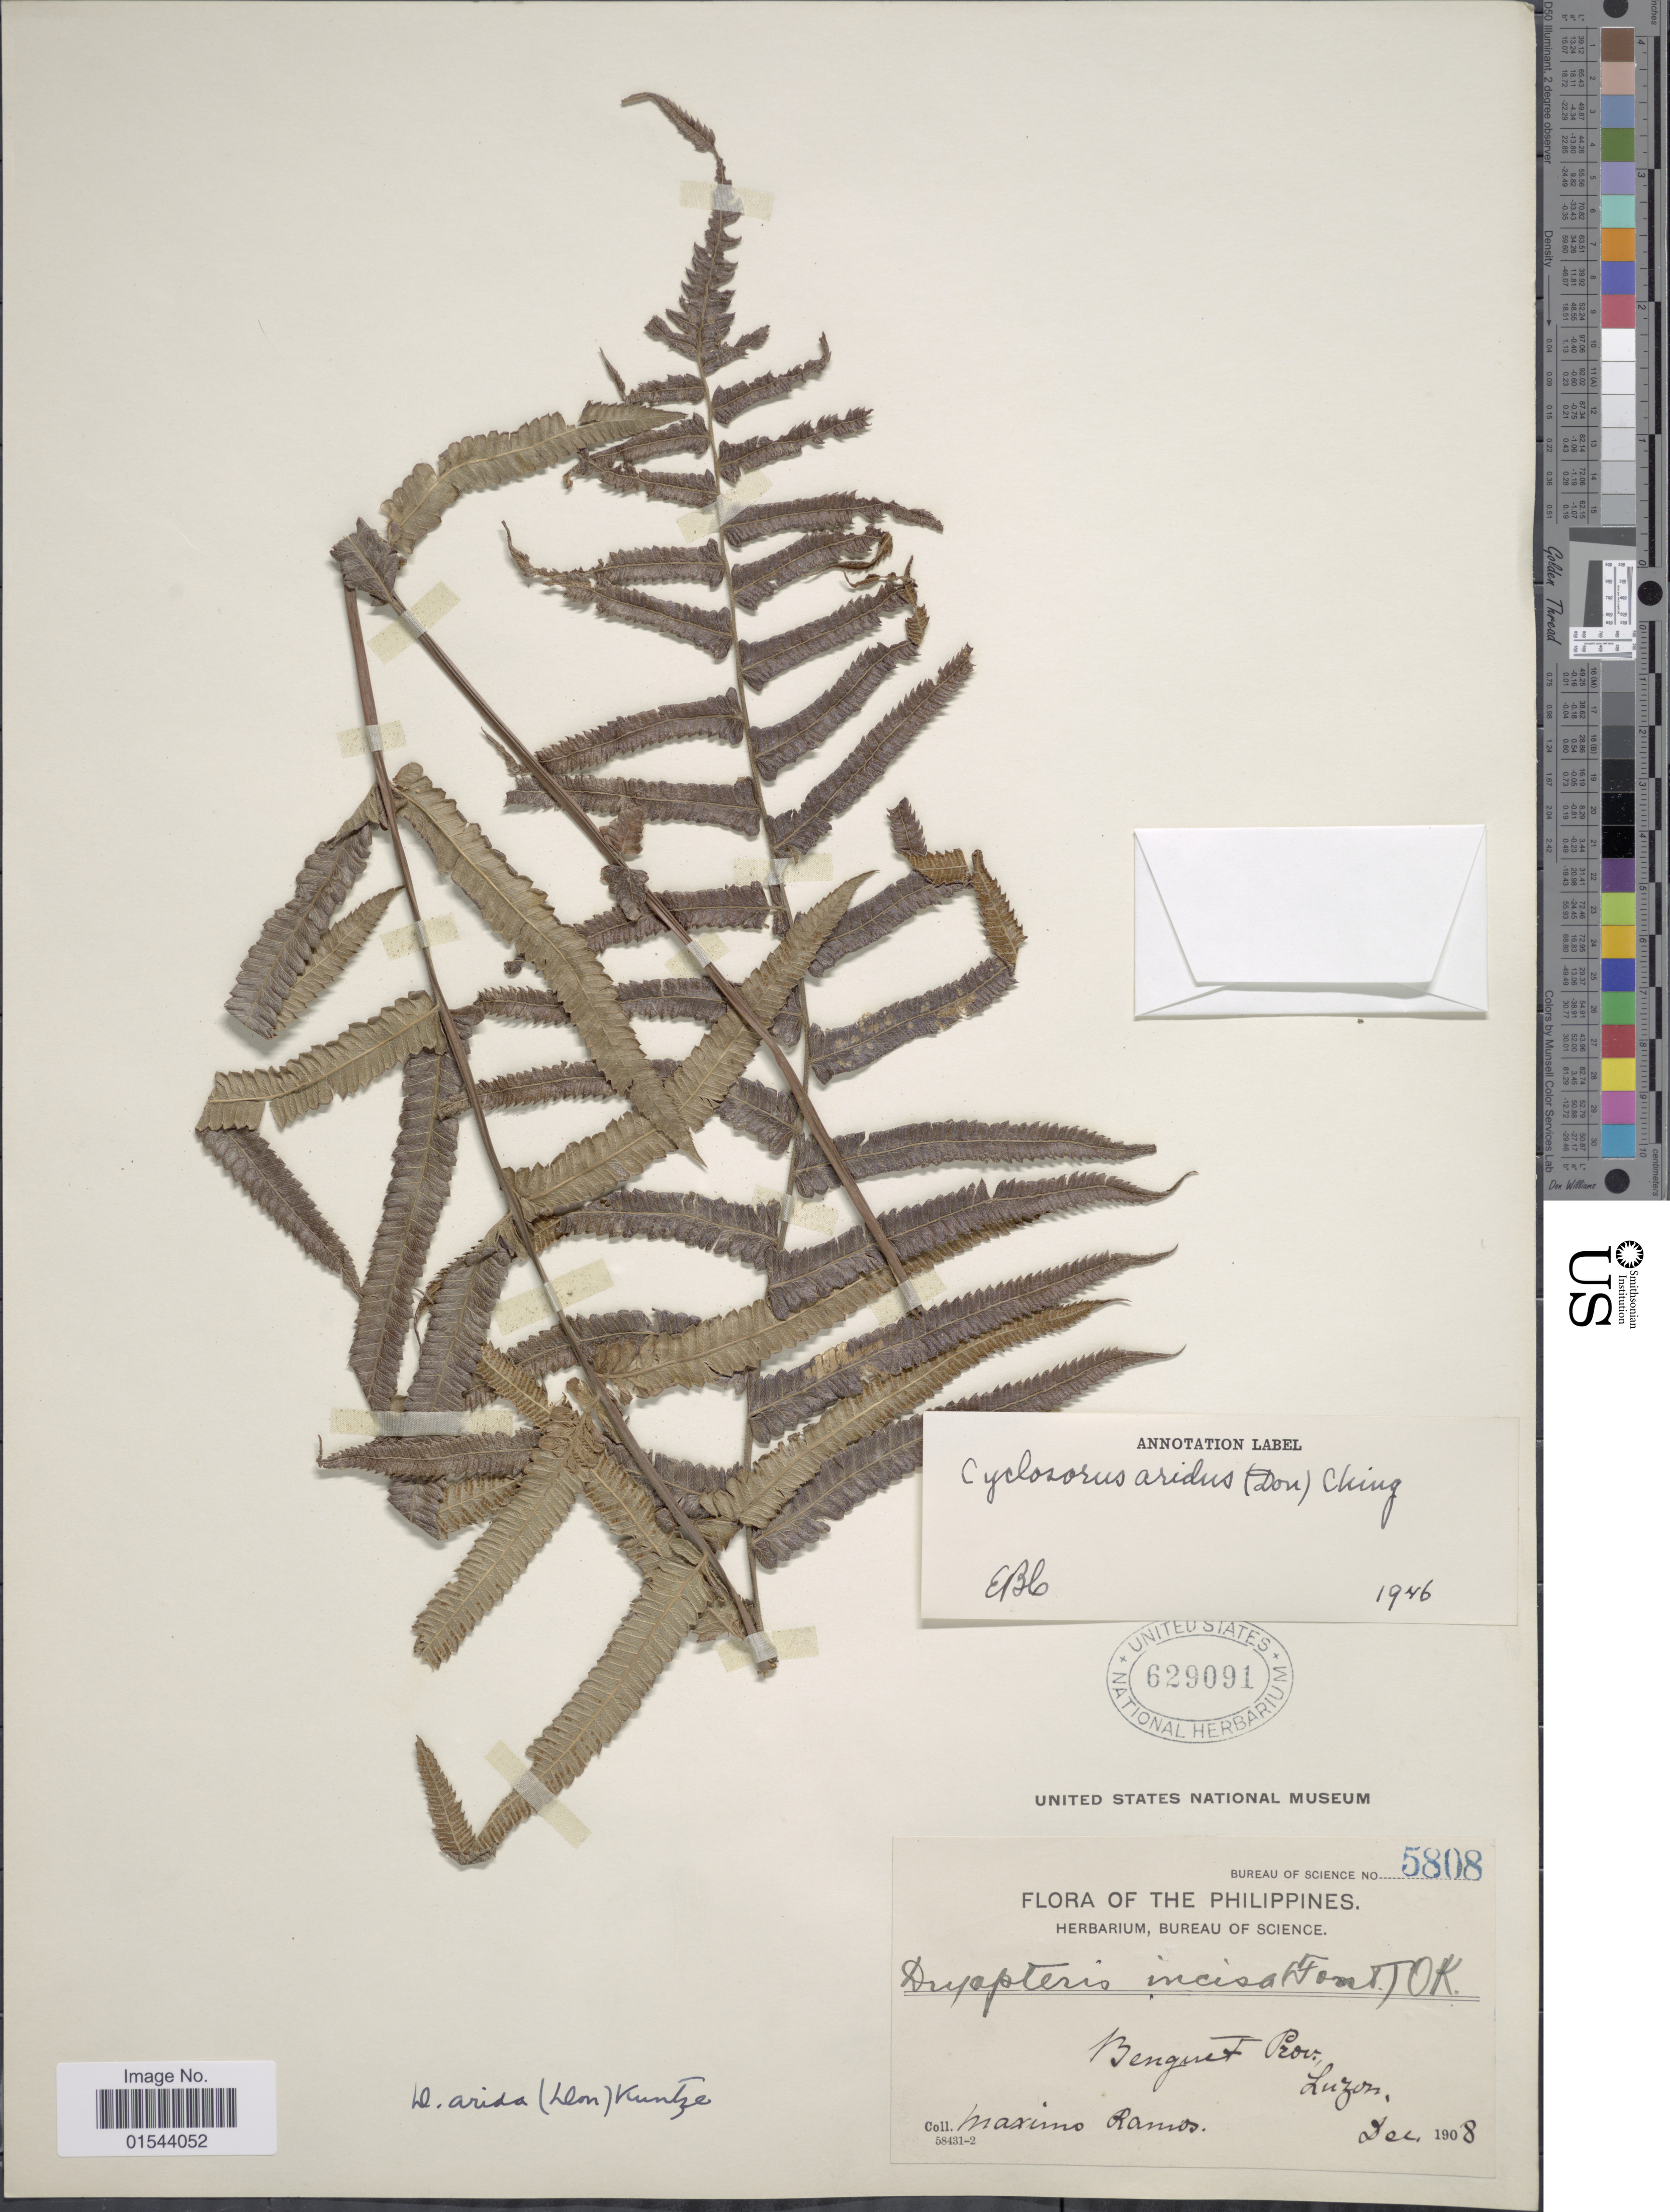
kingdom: Plantae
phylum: Tracheophyta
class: Polypodiopsida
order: Polypodiales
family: Thelypteridaceae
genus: Christella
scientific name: Christella arida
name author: (D. Don) Holttum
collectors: M. Ramos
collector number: Bureau of Science 5808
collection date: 1908-12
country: Philippines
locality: Benguet Prov. Luzon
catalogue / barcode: US 629091